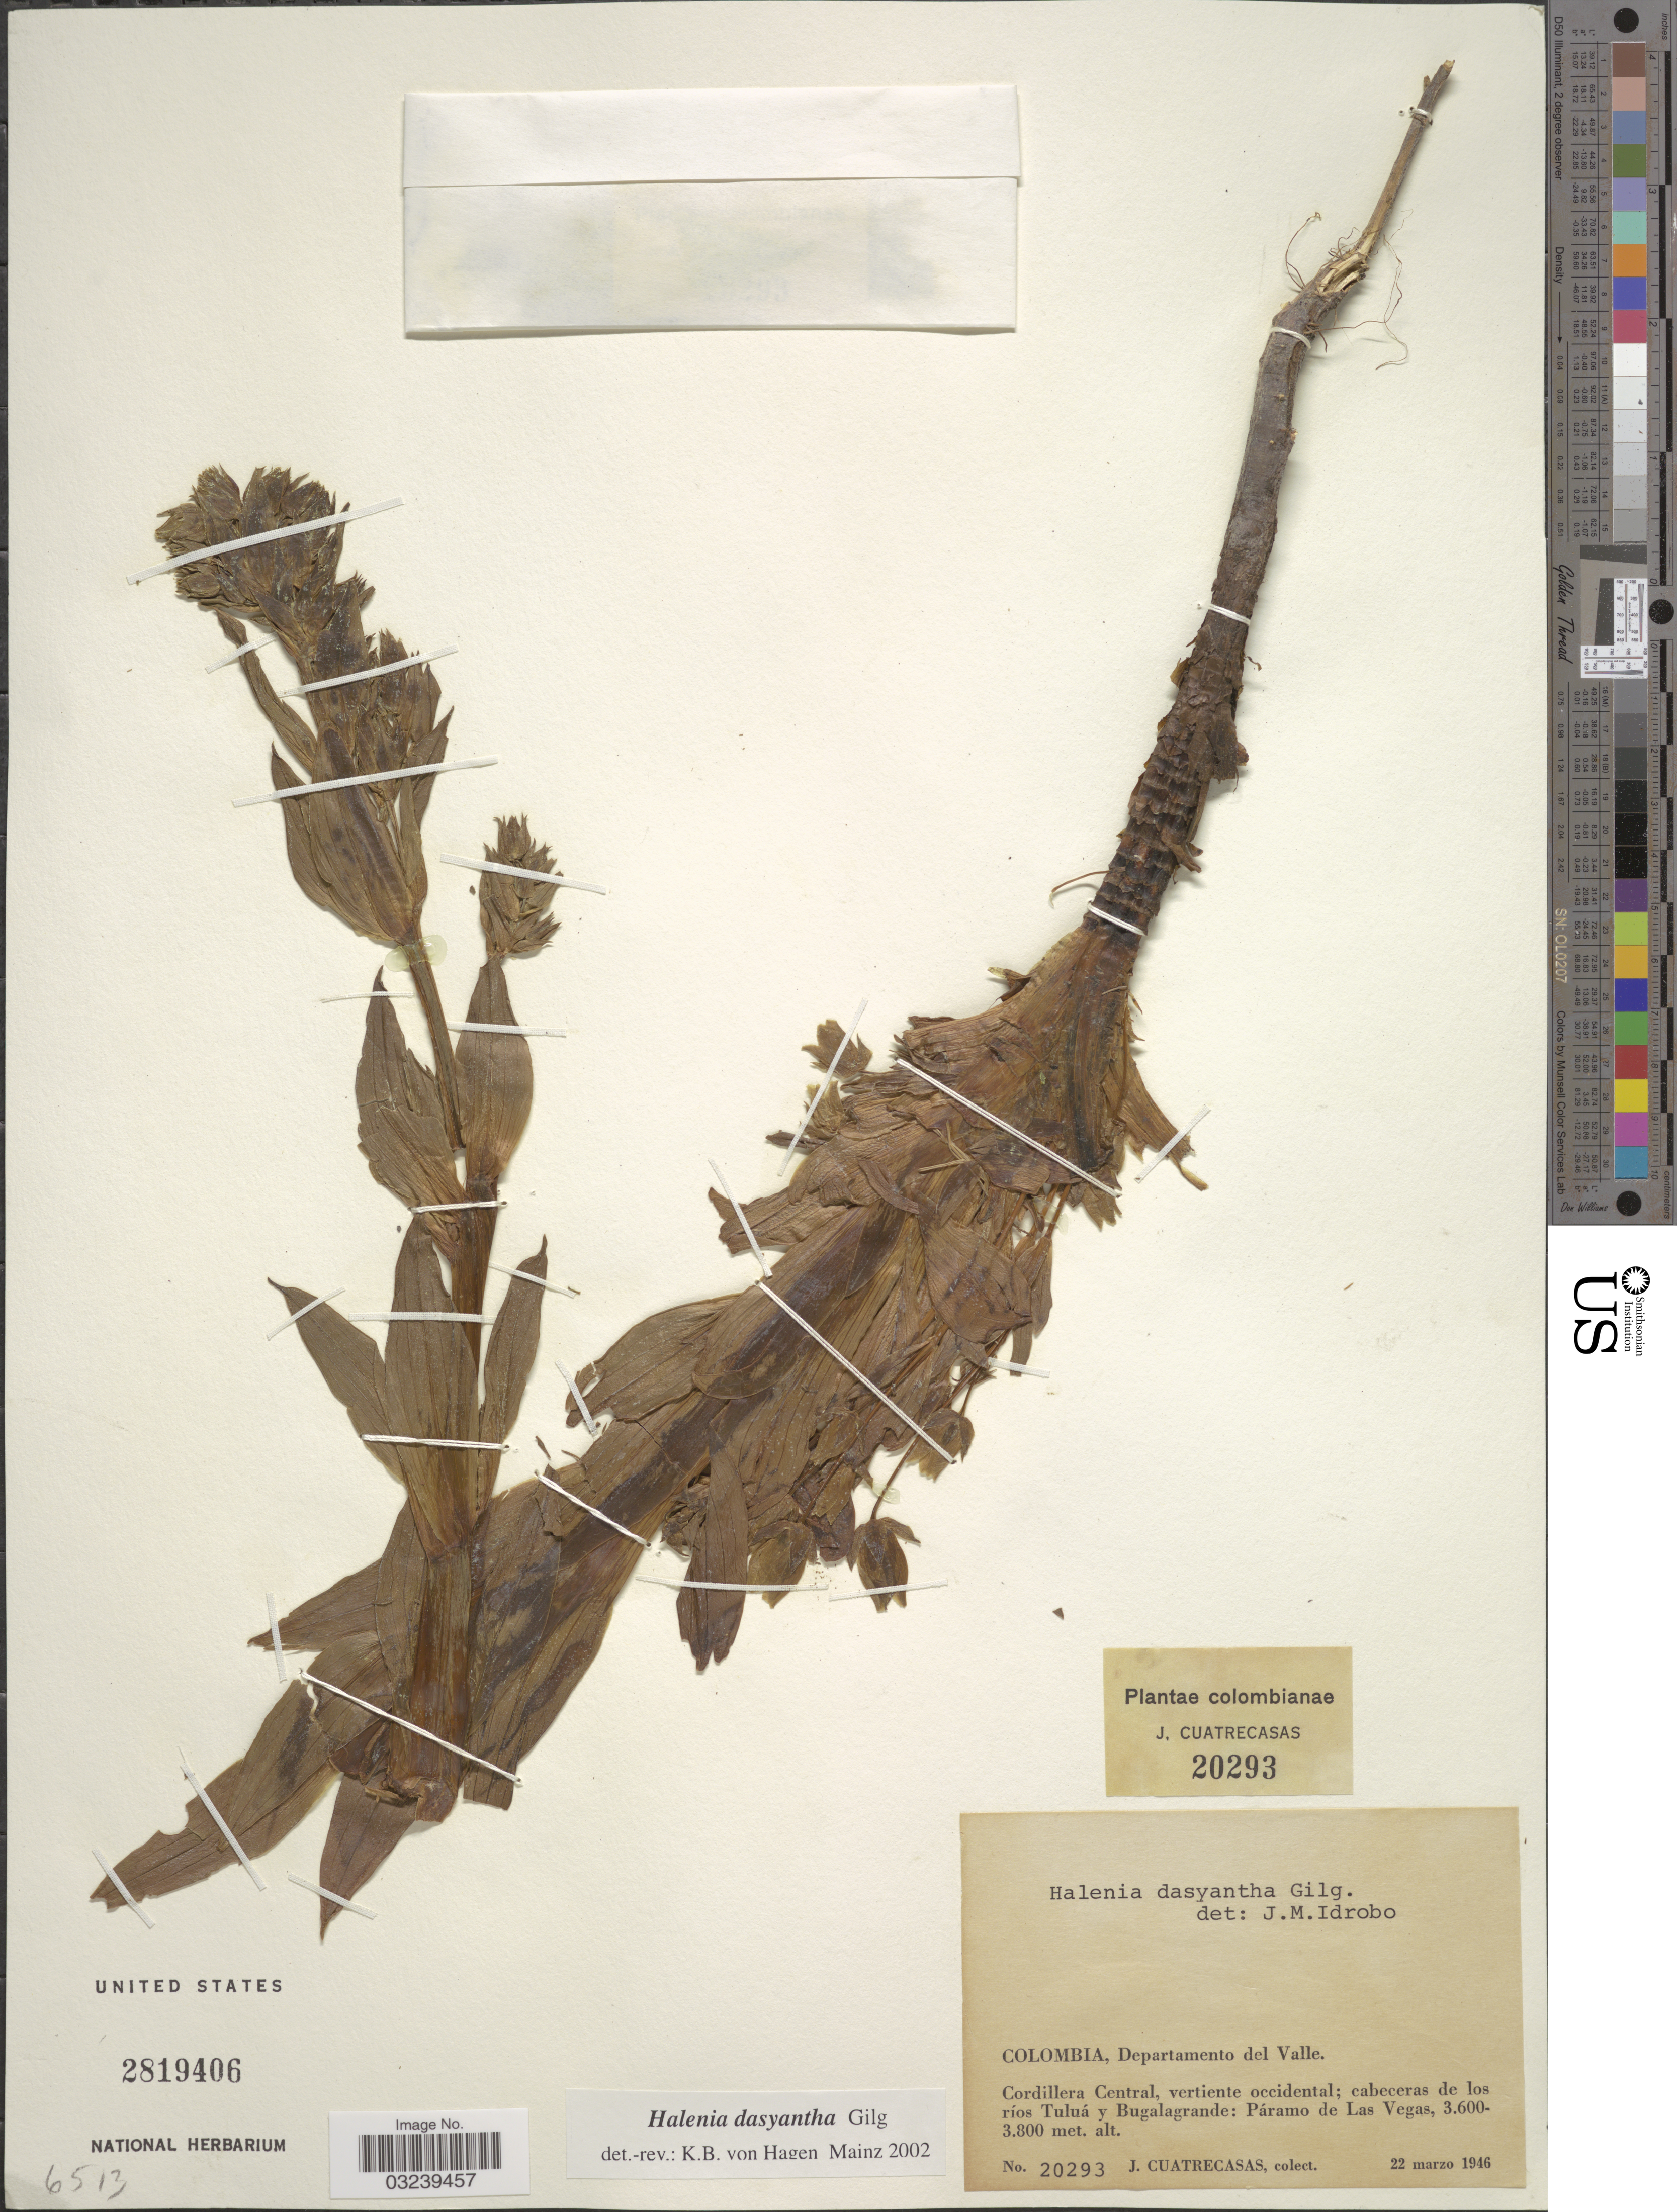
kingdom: Plantae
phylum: Tracheophyta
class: Magnoliopsida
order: Gentianales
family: Gentianaceae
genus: Halenia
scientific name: Halenia dasyantha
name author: Gilg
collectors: J. Cuatrecasas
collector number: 20293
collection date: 1946-03-22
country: Colombia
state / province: Valle del Cauca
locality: Departamento del Valle. Cordillera Central, vertiente occidental; cabeceras de los ríos Tuluá y Bugalagrande: Páramo de Las Vegas.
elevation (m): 3600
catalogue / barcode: US 2819406